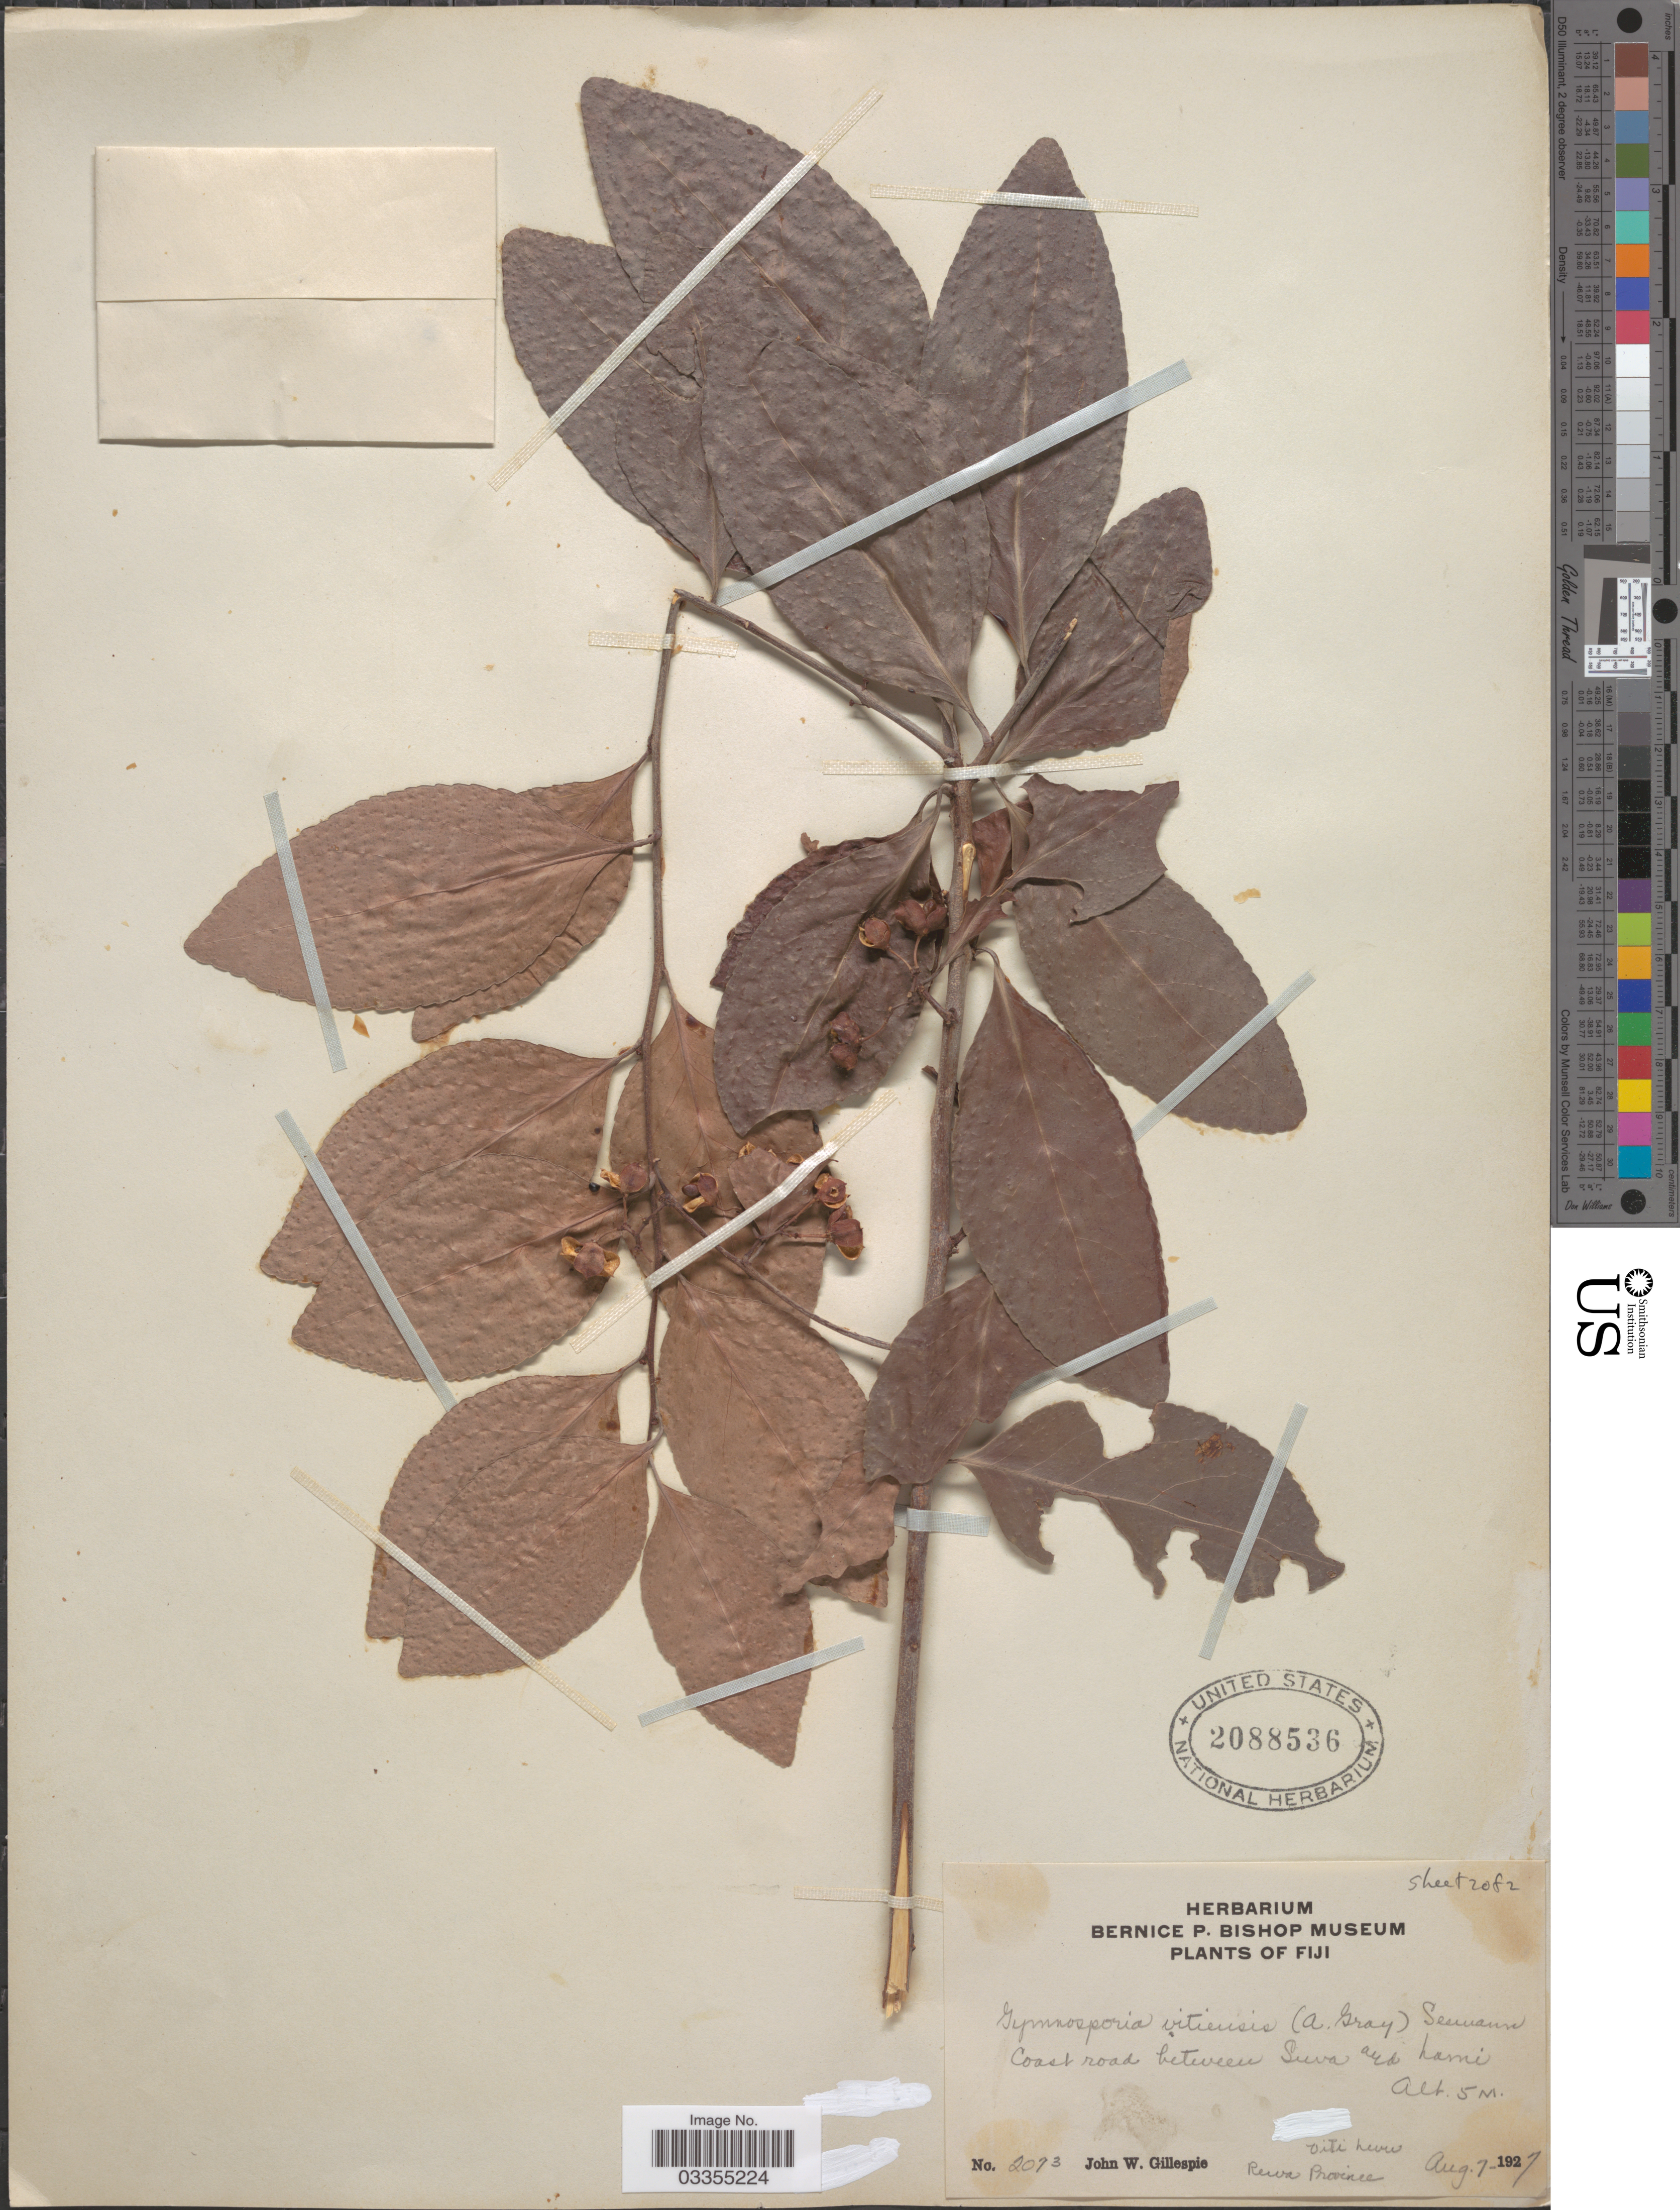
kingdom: Plantae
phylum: Tracheophyta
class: Magnoliopsida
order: Celastrales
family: Celastraceae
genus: Gymnosporia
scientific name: Gymnosporia vitiensis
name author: Seem.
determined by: Wagner, W. L., (BOT), Smithsonian Institution - National Museum of Natural History (UNITED STATES)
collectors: J. W. Gillespie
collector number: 2073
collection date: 1927-08-07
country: Fiji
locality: Coast road between Suva and Lami. Viti Levu, Rewa Province.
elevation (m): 5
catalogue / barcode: US 2088536